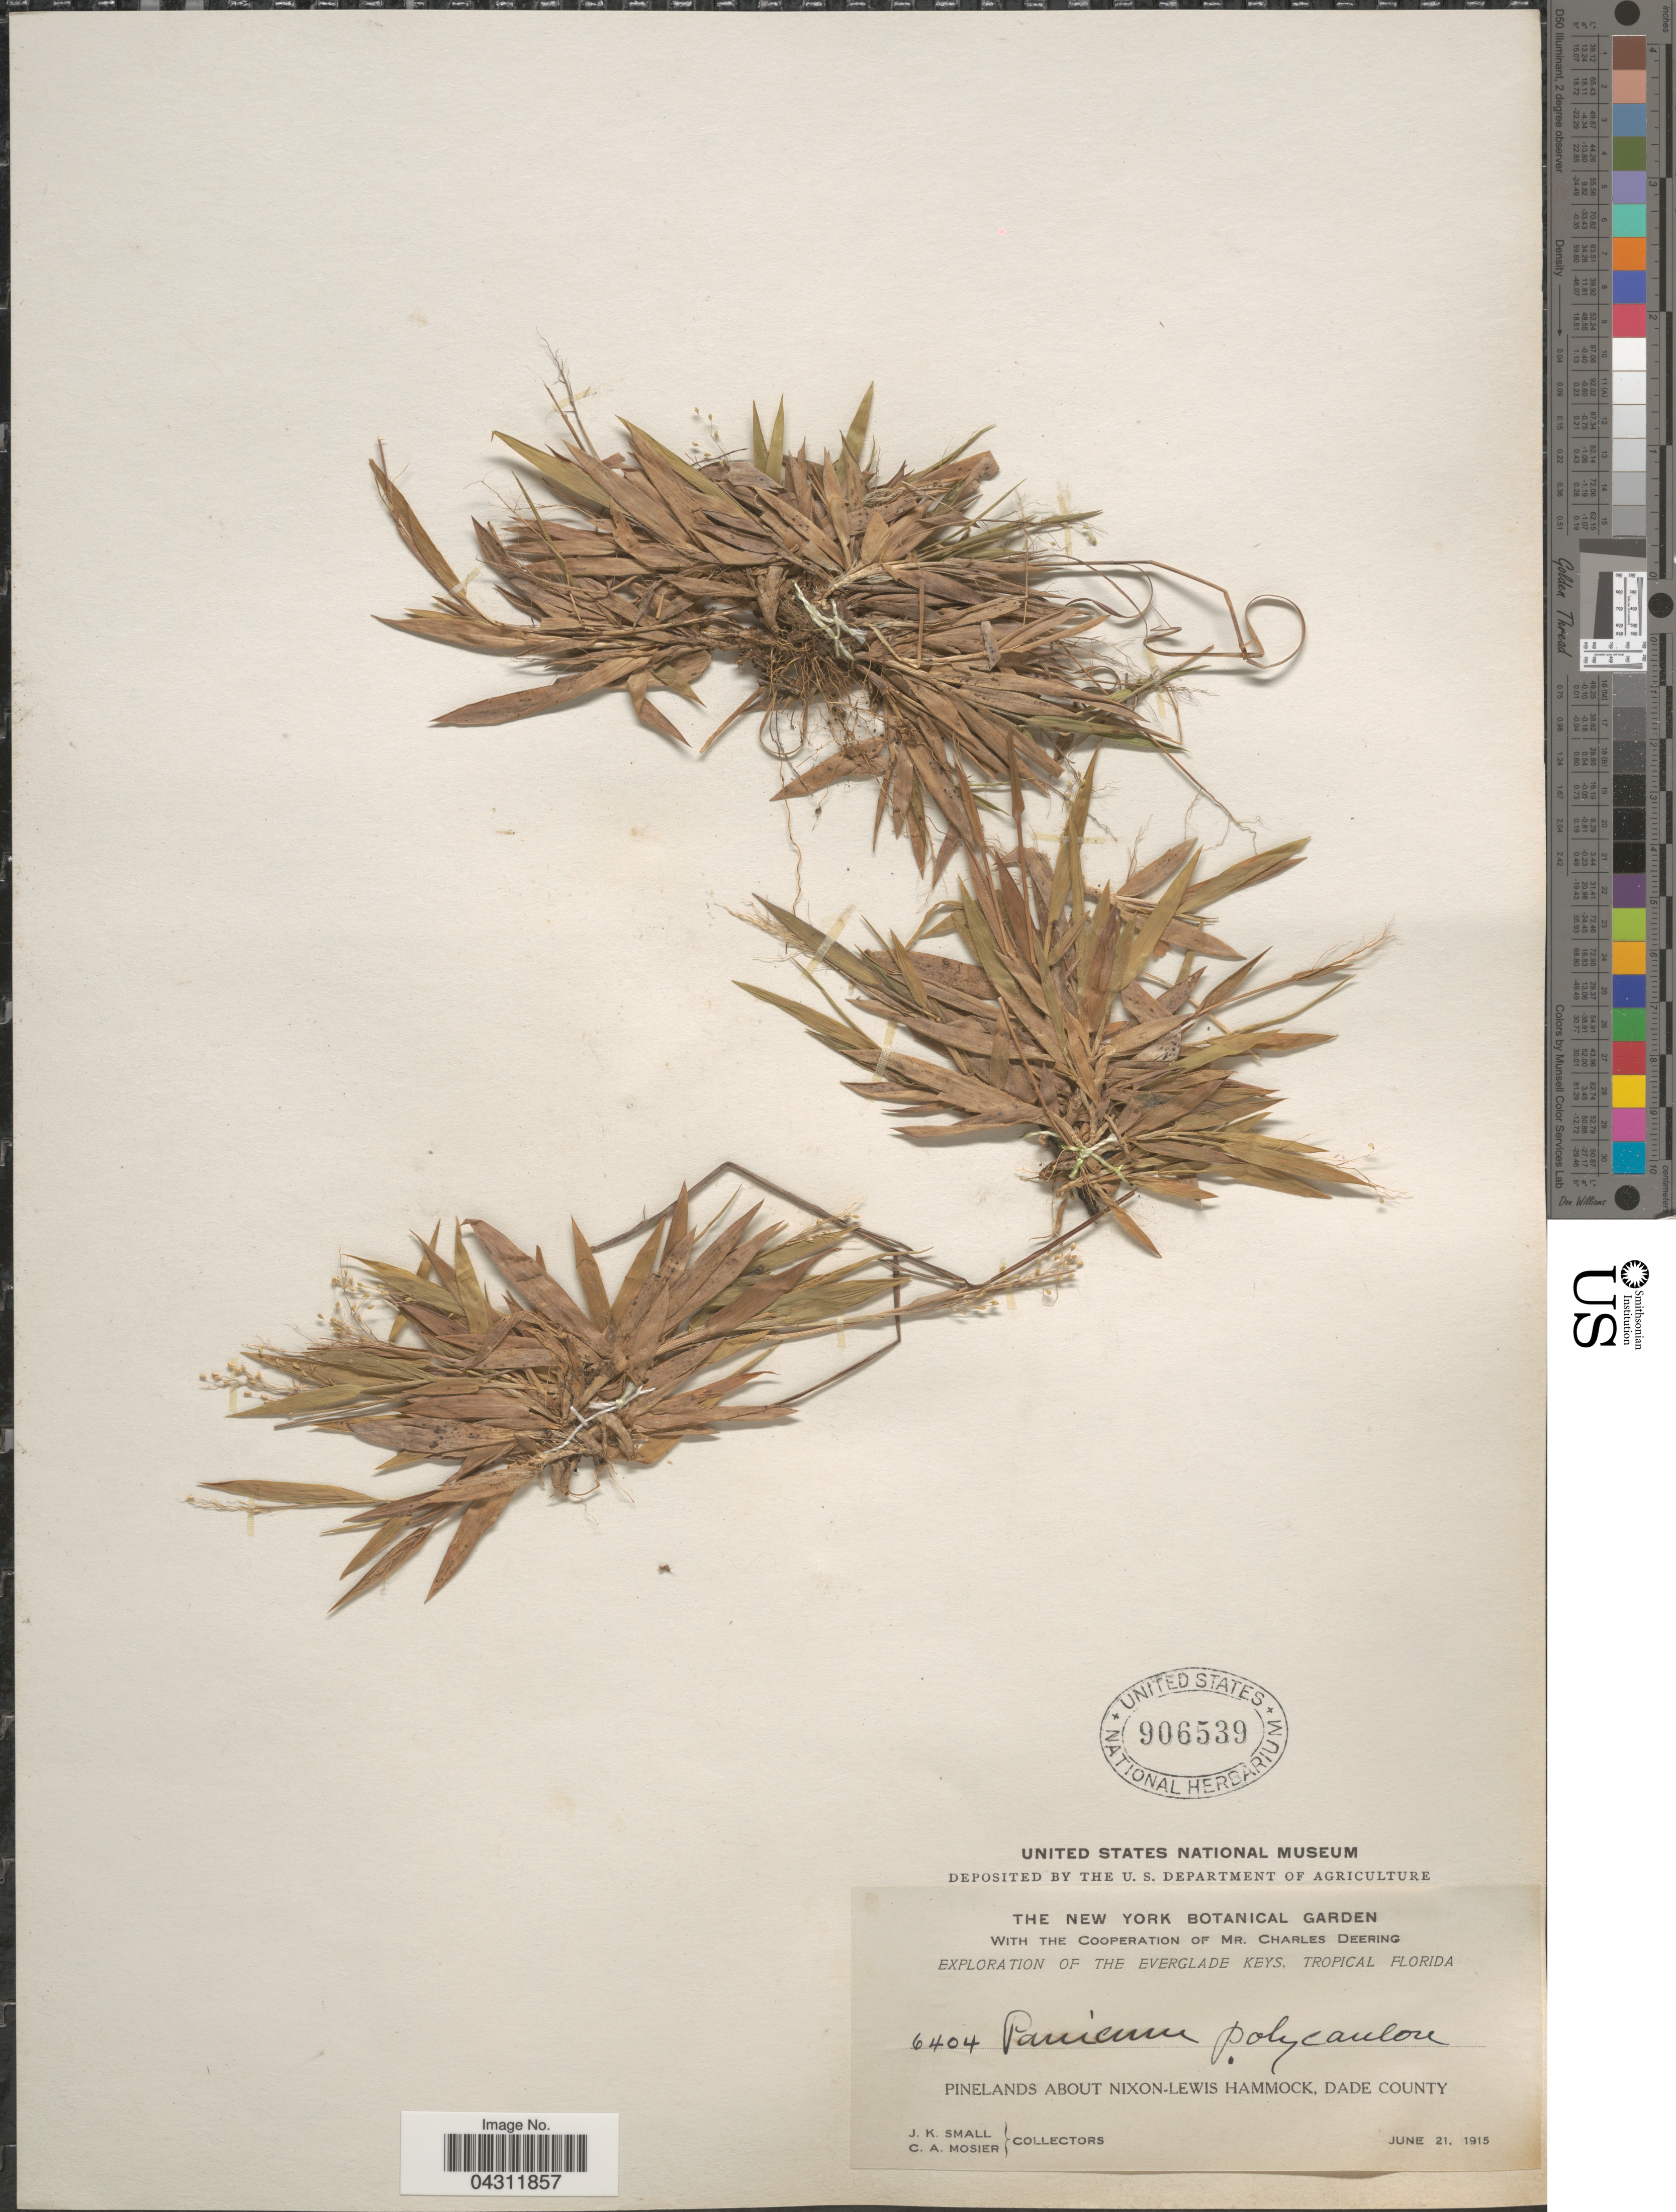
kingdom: Plantae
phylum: Tracheophyta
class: Liliopsida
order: Poales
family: Poaceae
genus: Dichanthelium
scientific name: Dichanthelium strigosum var. glabrescens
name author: (Griseb.) Freckmann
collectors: J. K. Small & C. A. Mosier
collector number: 6404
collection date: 1915-06-21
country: United States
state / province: Florida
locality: Exploration of the Everglade Keys, Tropical Florida. Pinelands about Nixon-Lewis Hammock, Dade County.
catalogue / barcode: US 906539